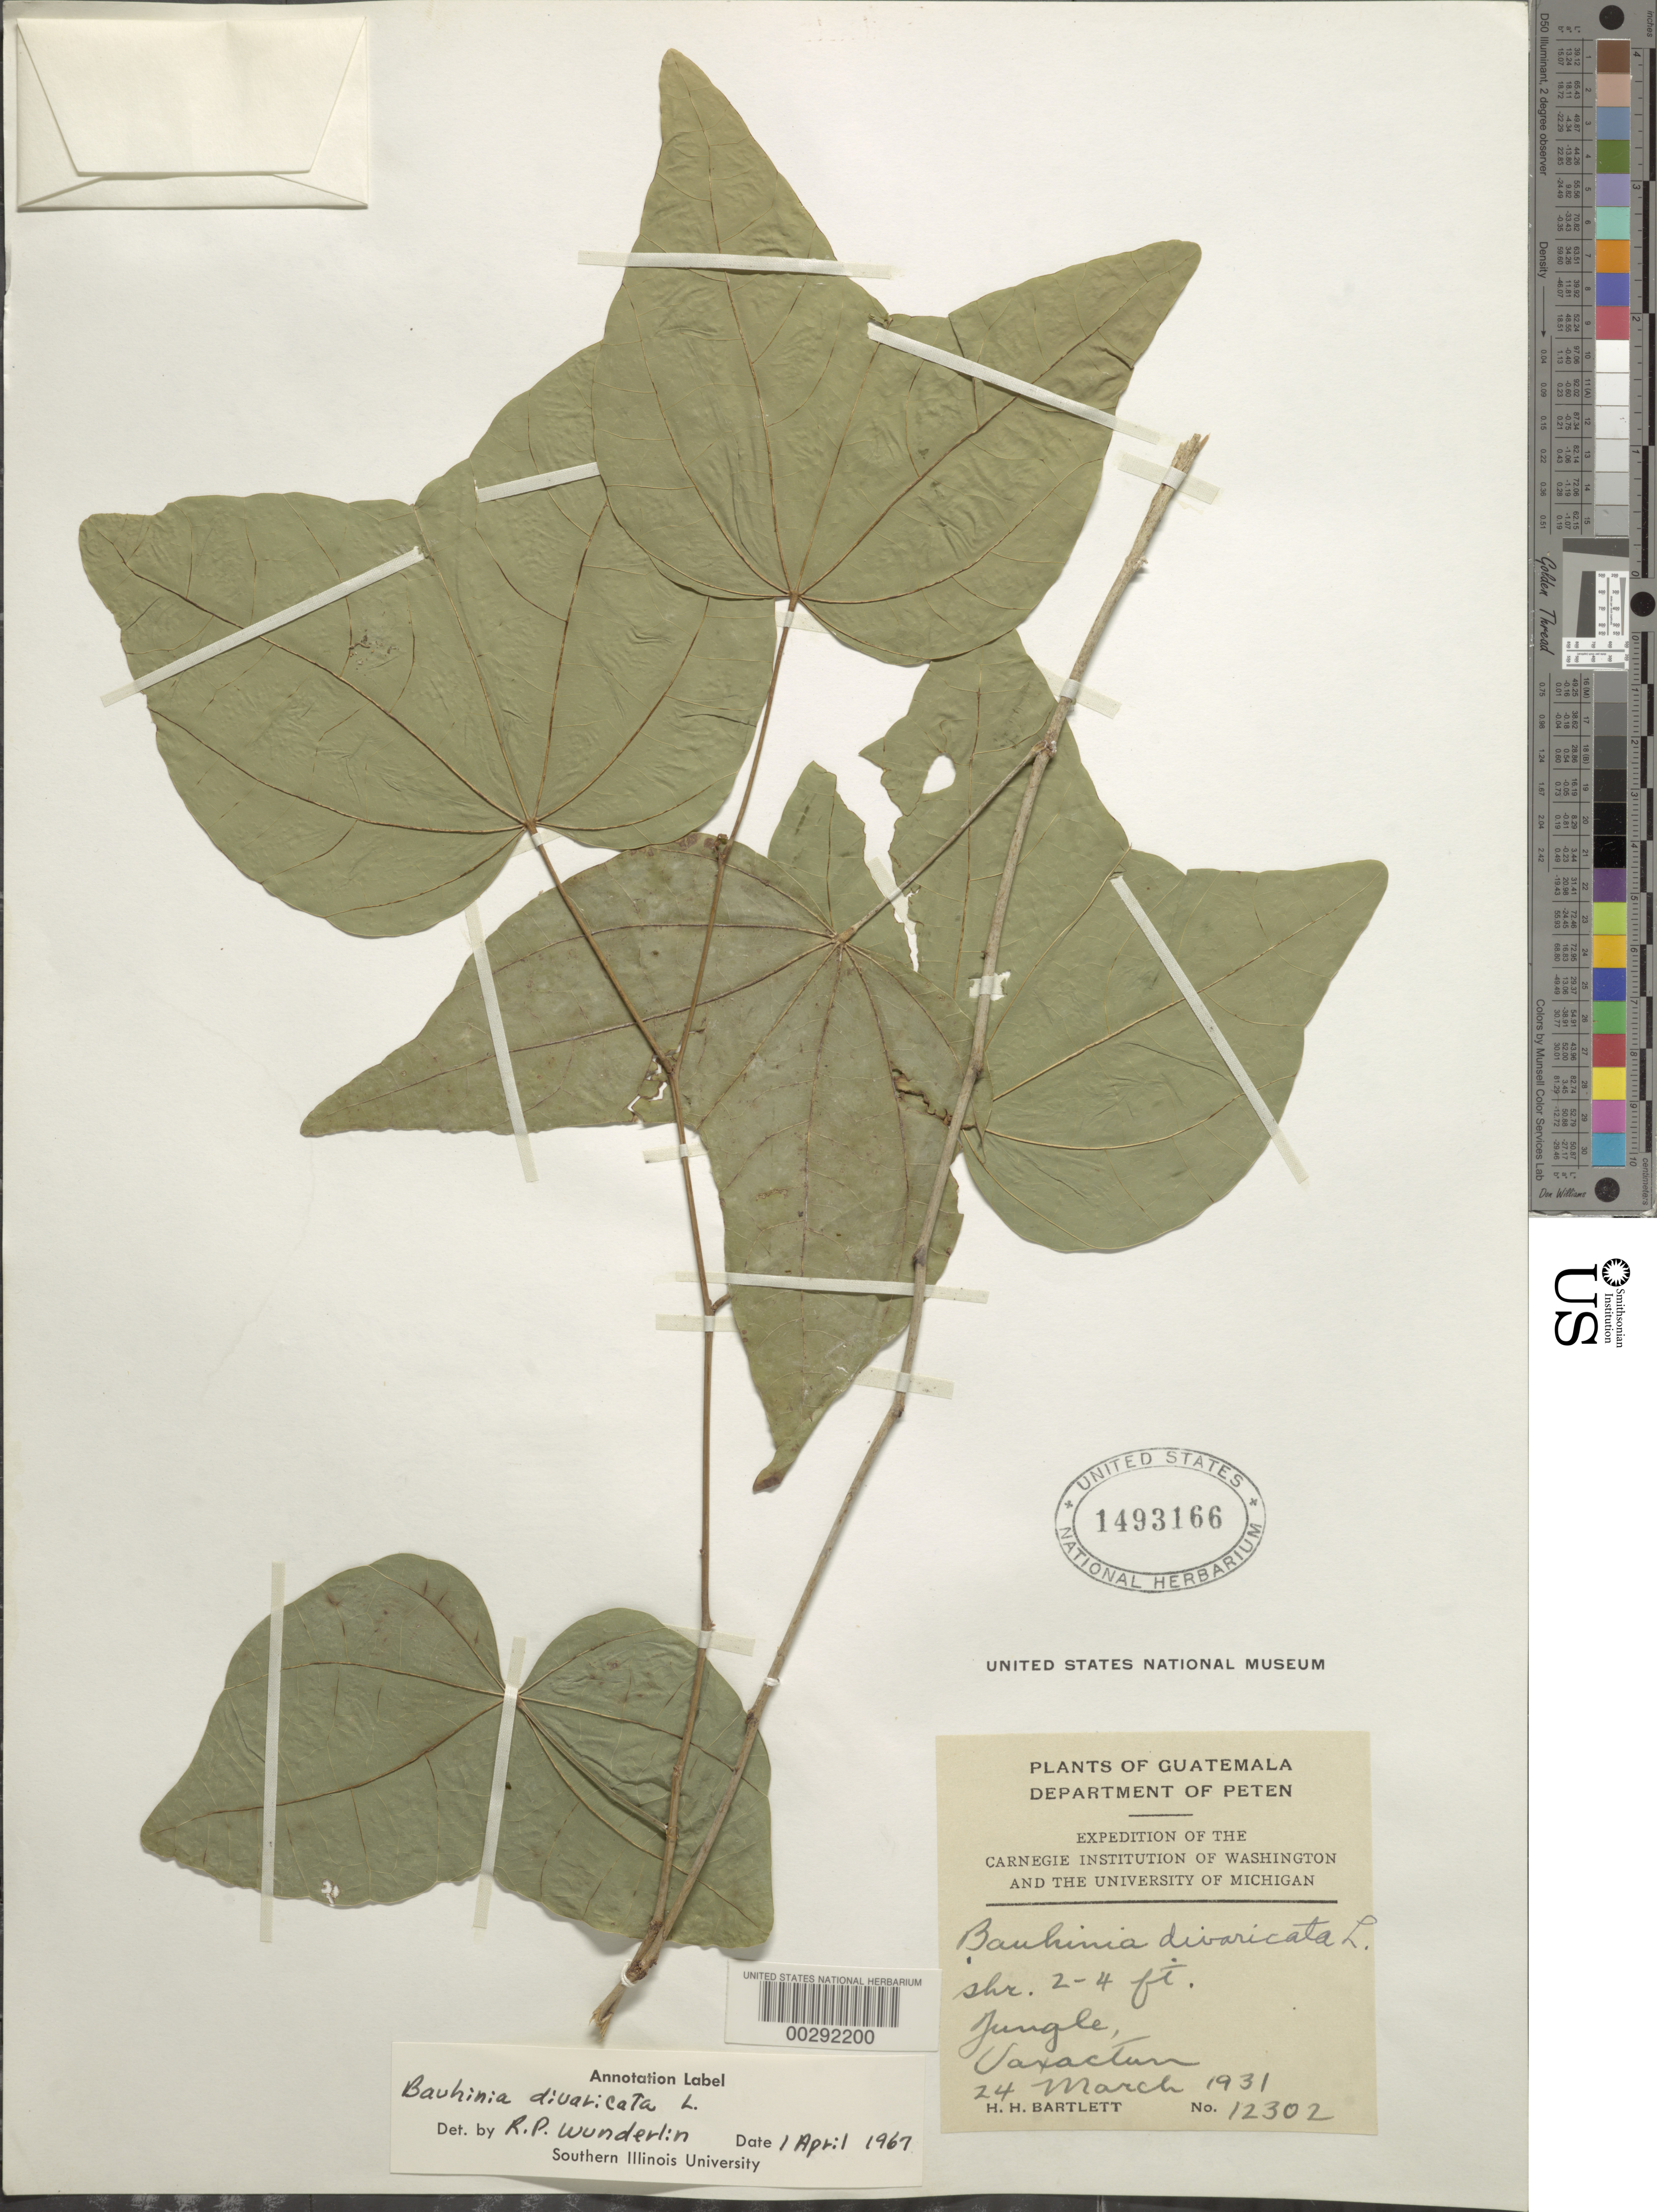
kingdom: Plantae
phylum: Tracheophyta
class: Magnoliopsida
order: Fabales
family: Fabaceae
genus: Bauhinia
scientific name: Bauhinia divaricata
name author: L.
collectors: H. H. Bartlett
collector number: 12302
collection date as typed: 24 Mar 1931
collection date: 1931-03-24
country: Guatemala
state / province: El Petén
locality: Uaxactún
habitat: Jungle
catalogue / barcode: US 1493166